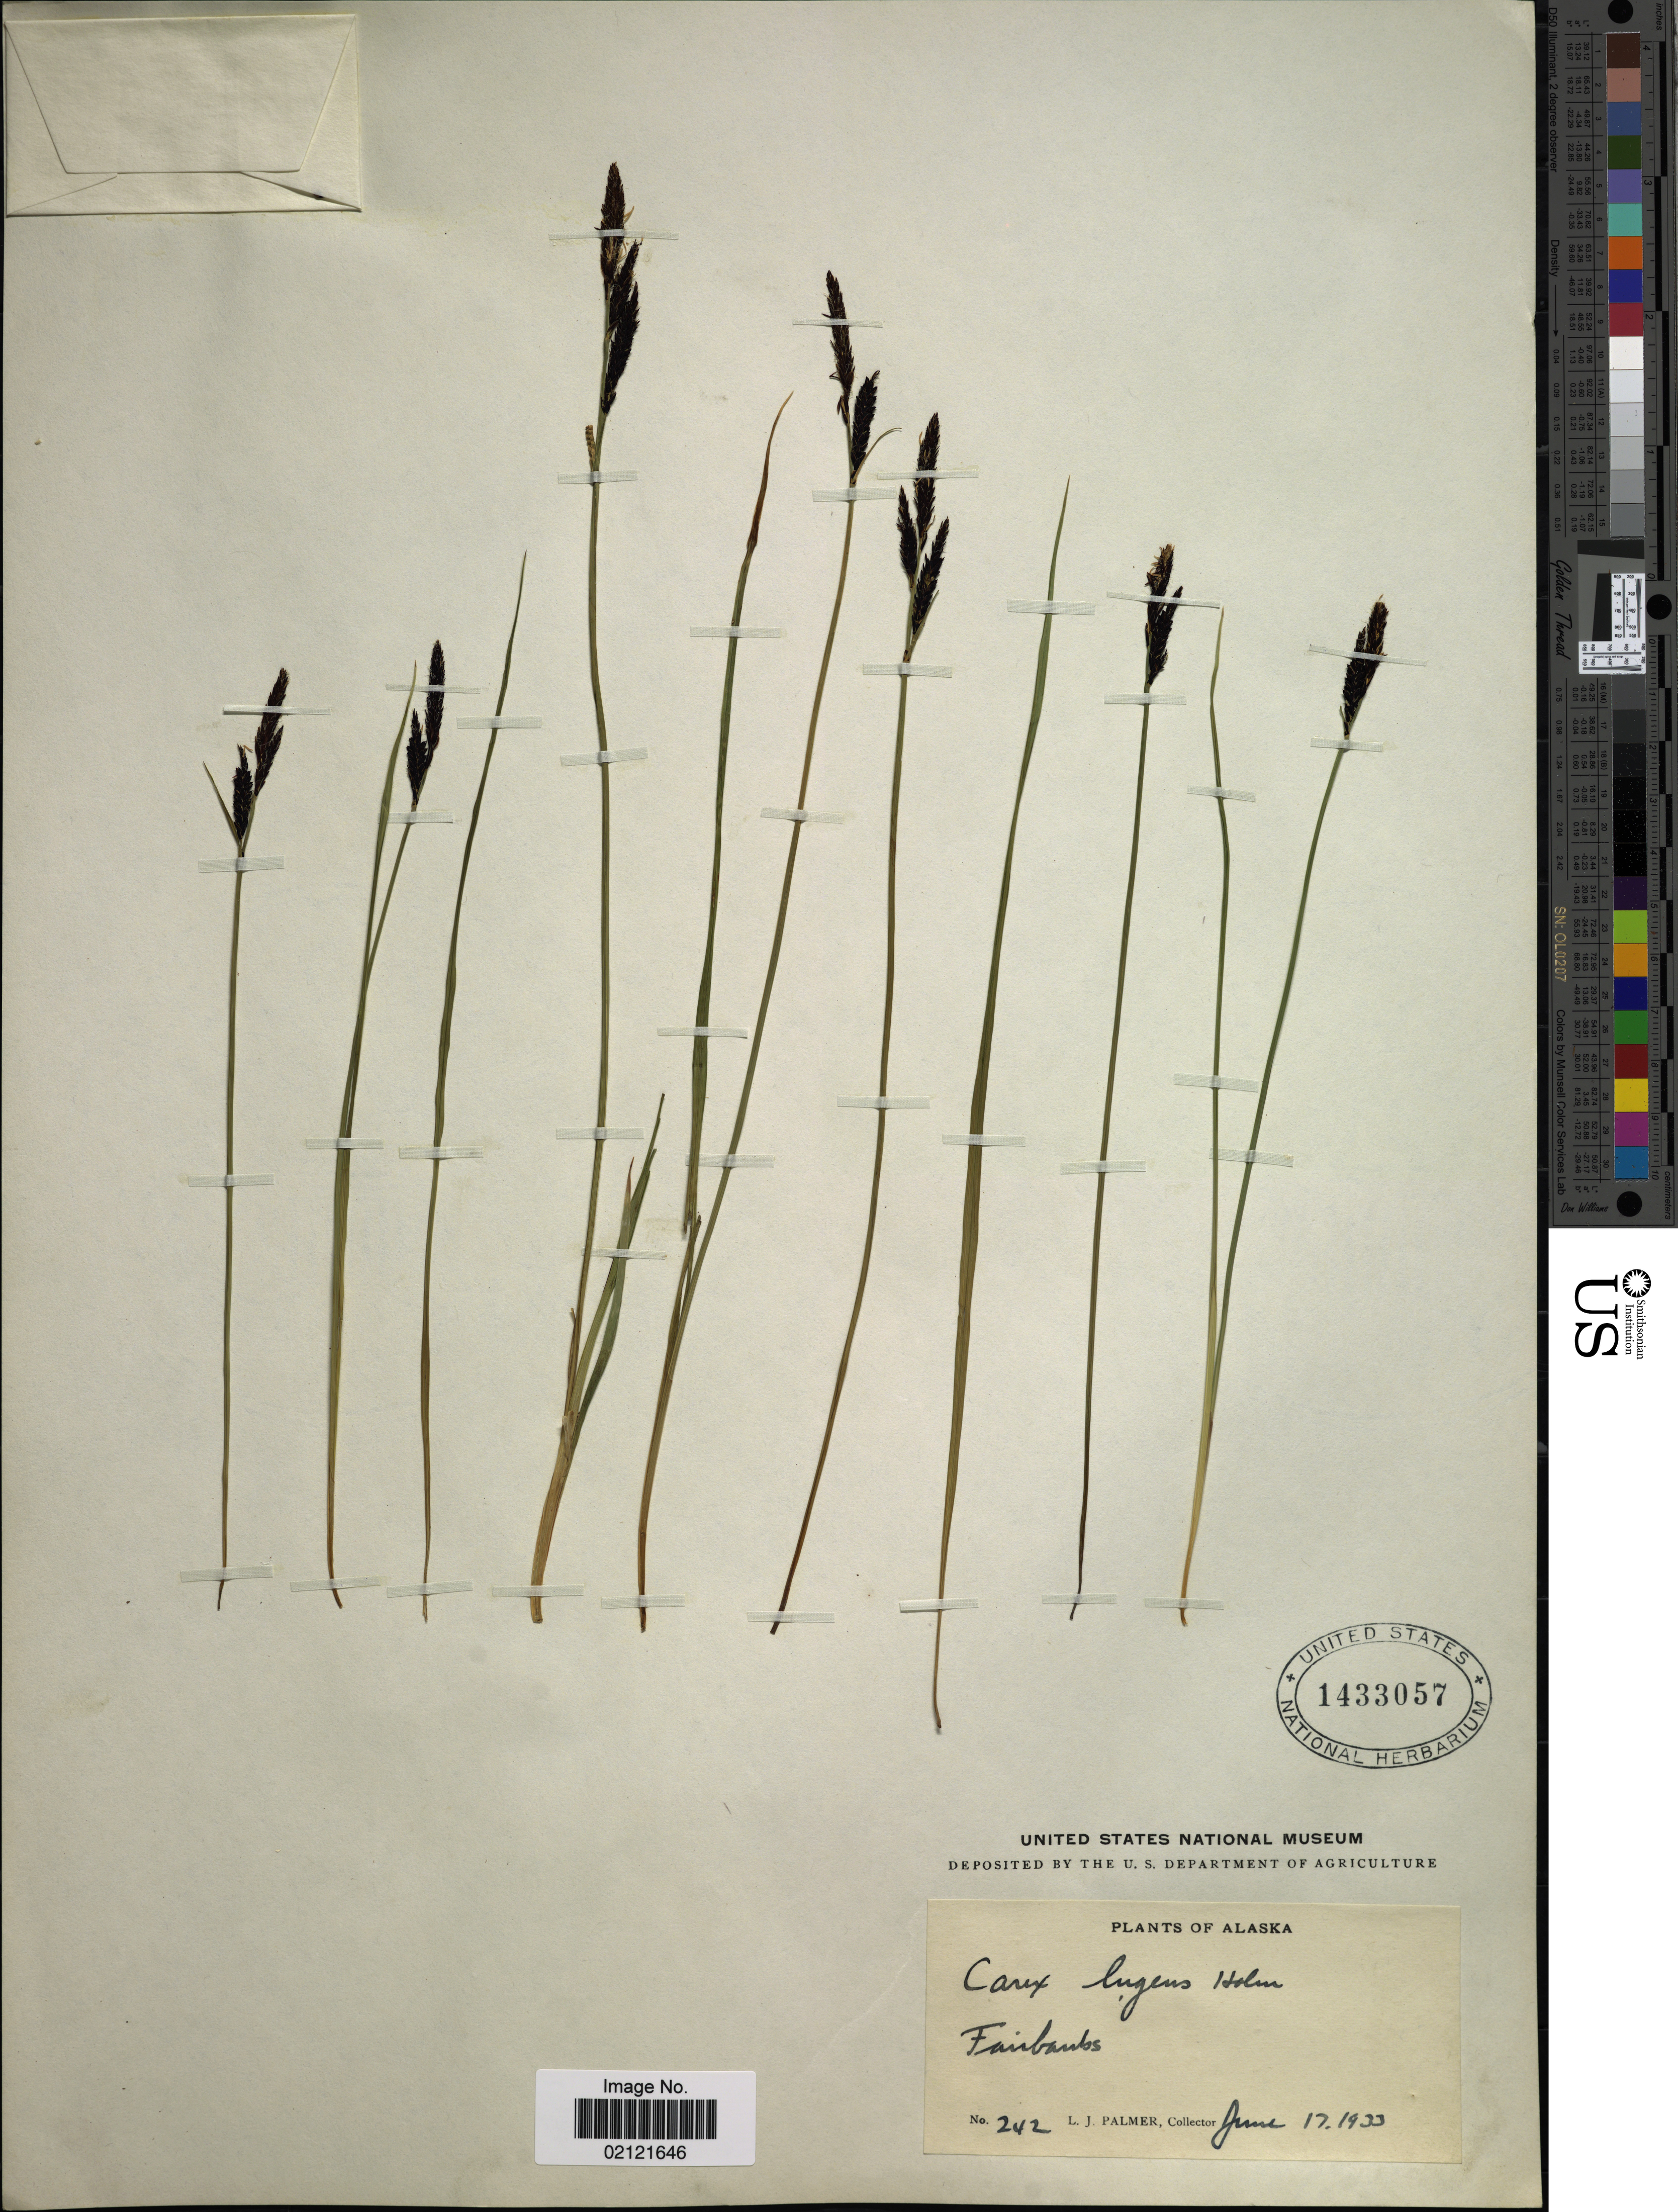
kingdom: Plantae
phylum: Tracheophyta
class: Liliopsida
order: Poales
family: Cyperaceae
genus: Carex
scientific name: Carex bigelowii subsp. lugens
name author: (Holm) T.V. Egorova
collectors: L. J. Palmer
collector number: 242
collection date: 1933-06-17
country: United States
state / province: Alaska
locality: Fairbanks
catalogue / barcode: US 1433057